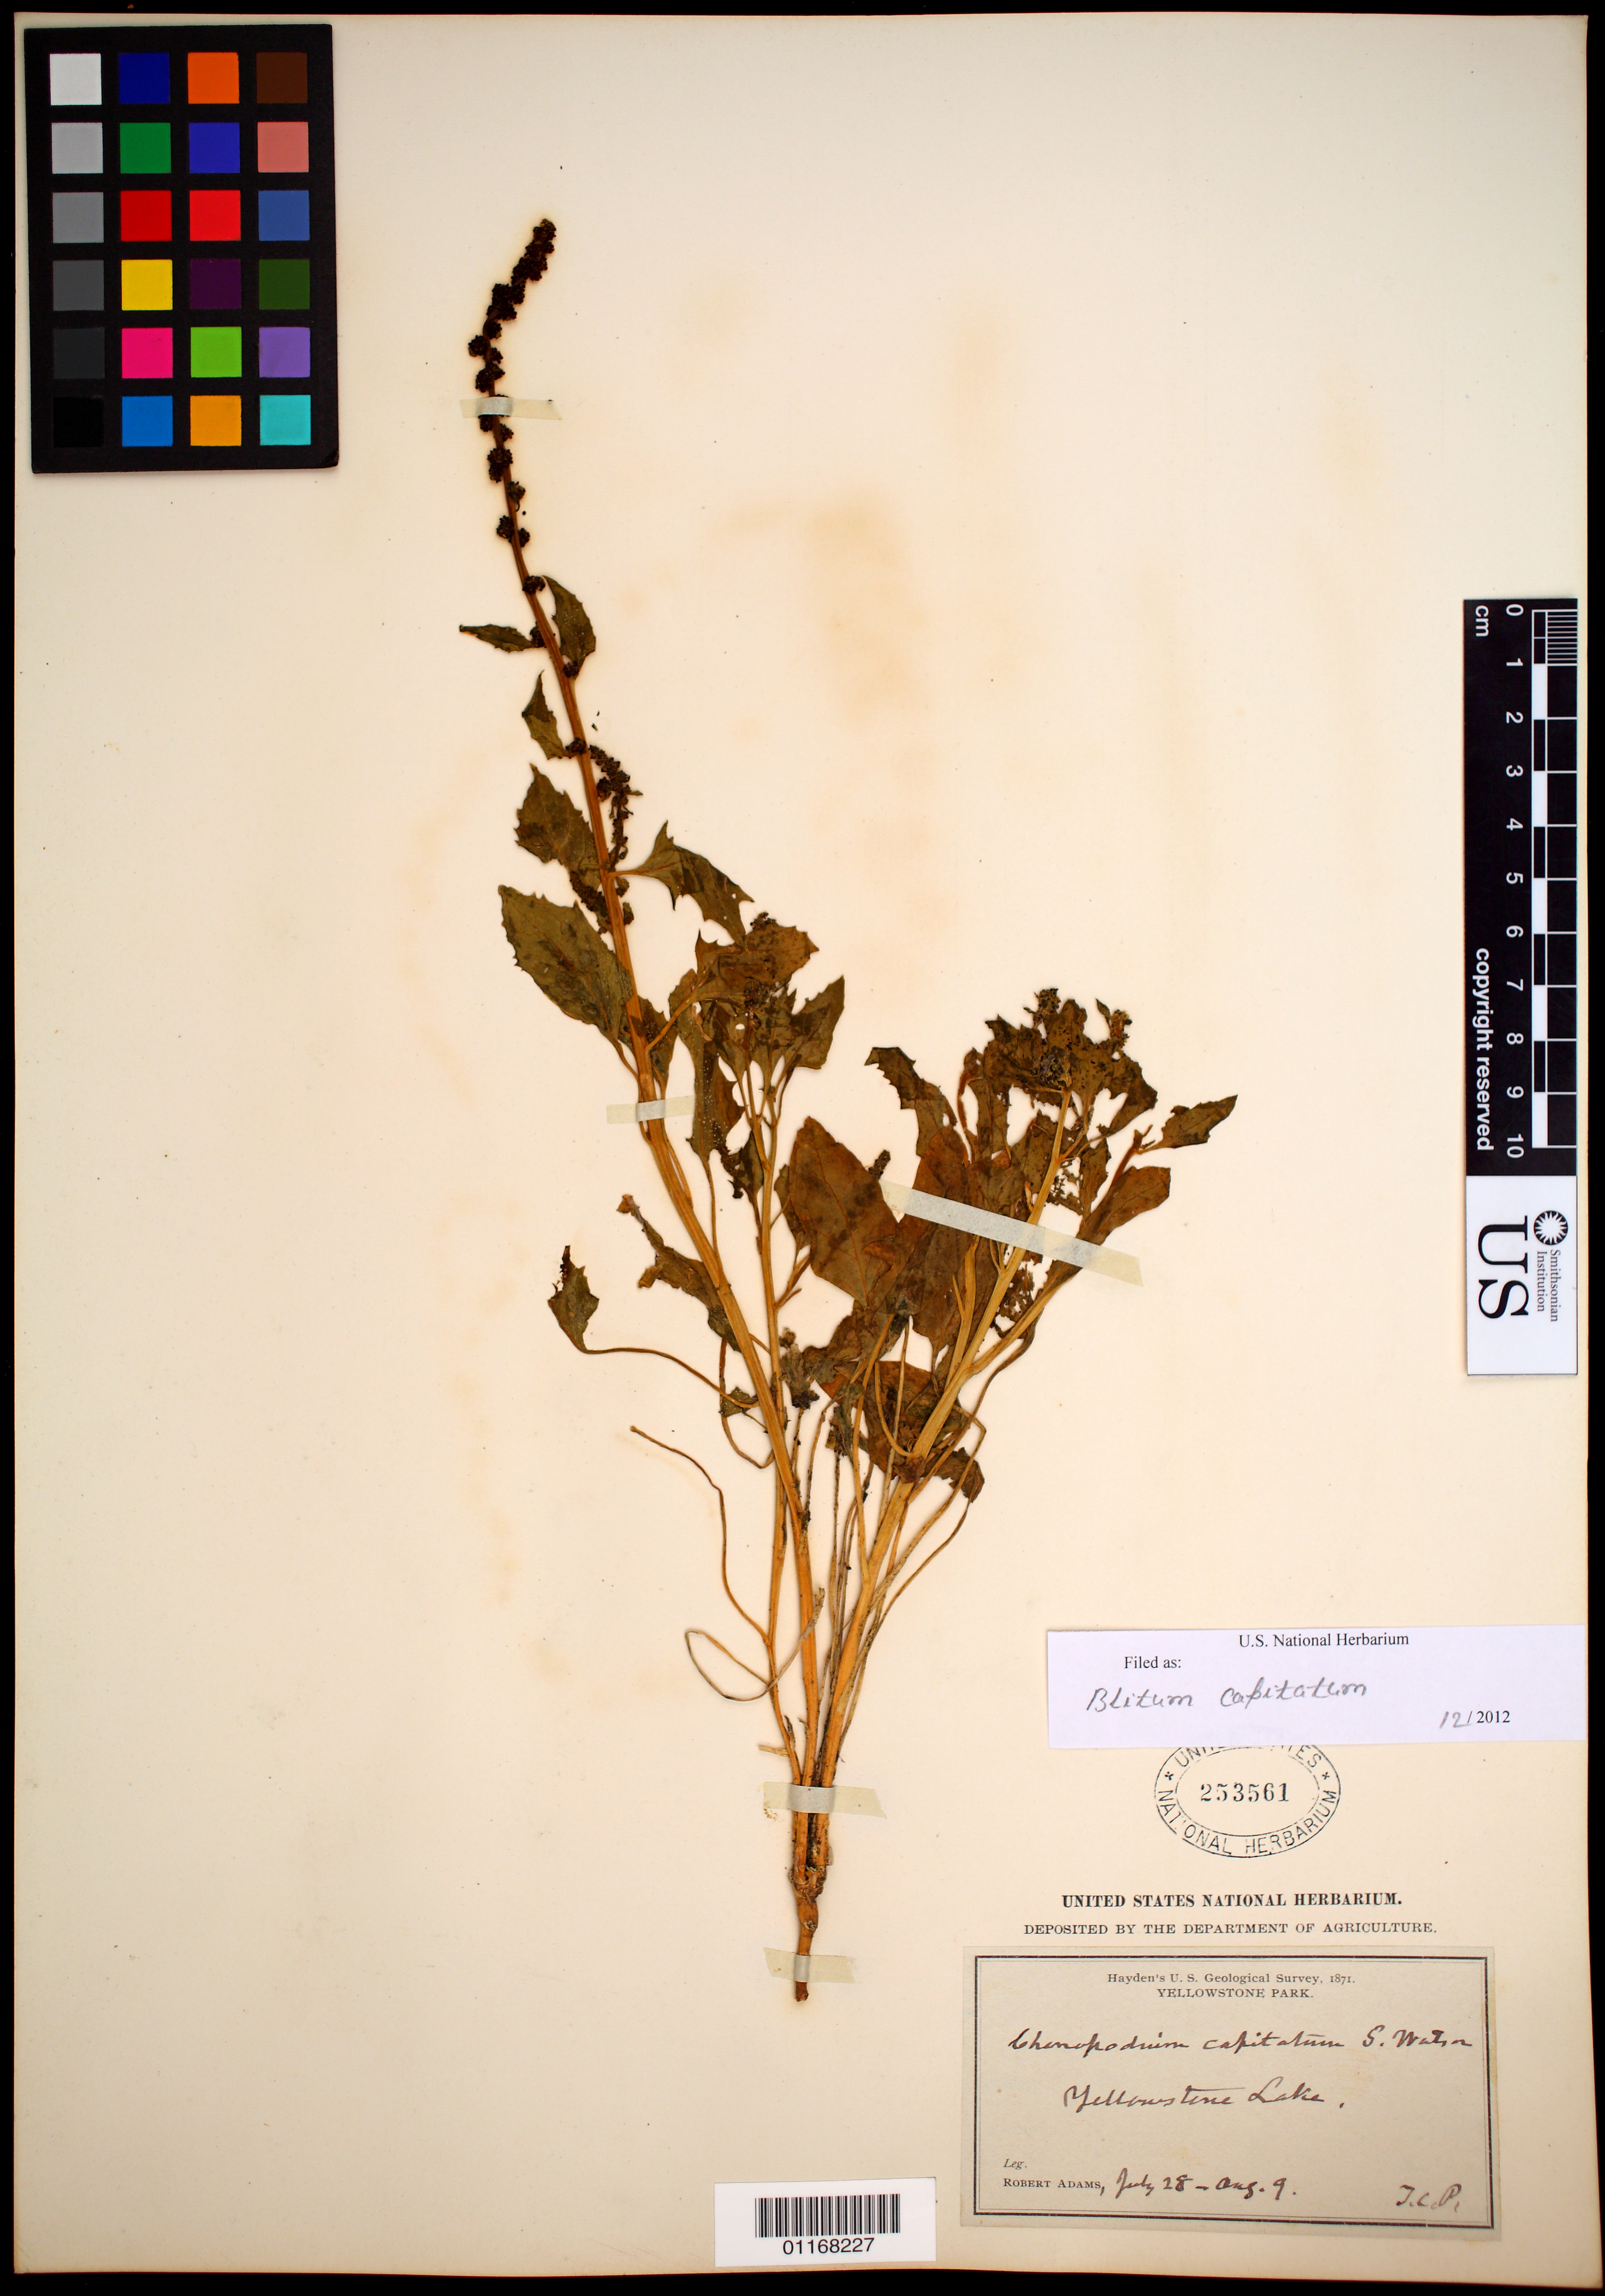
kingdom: Plantae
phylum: Tracheophyta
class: Magnoliopsida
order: Caryophyllales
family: Amaranthaceae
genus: Blitum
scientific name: Blitum capitatum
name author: L.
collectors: R. Adams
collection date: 1871-07-28/1871-08-09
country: United States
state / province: Wyoming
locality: Yellowstone Lake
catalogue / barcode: US 253561